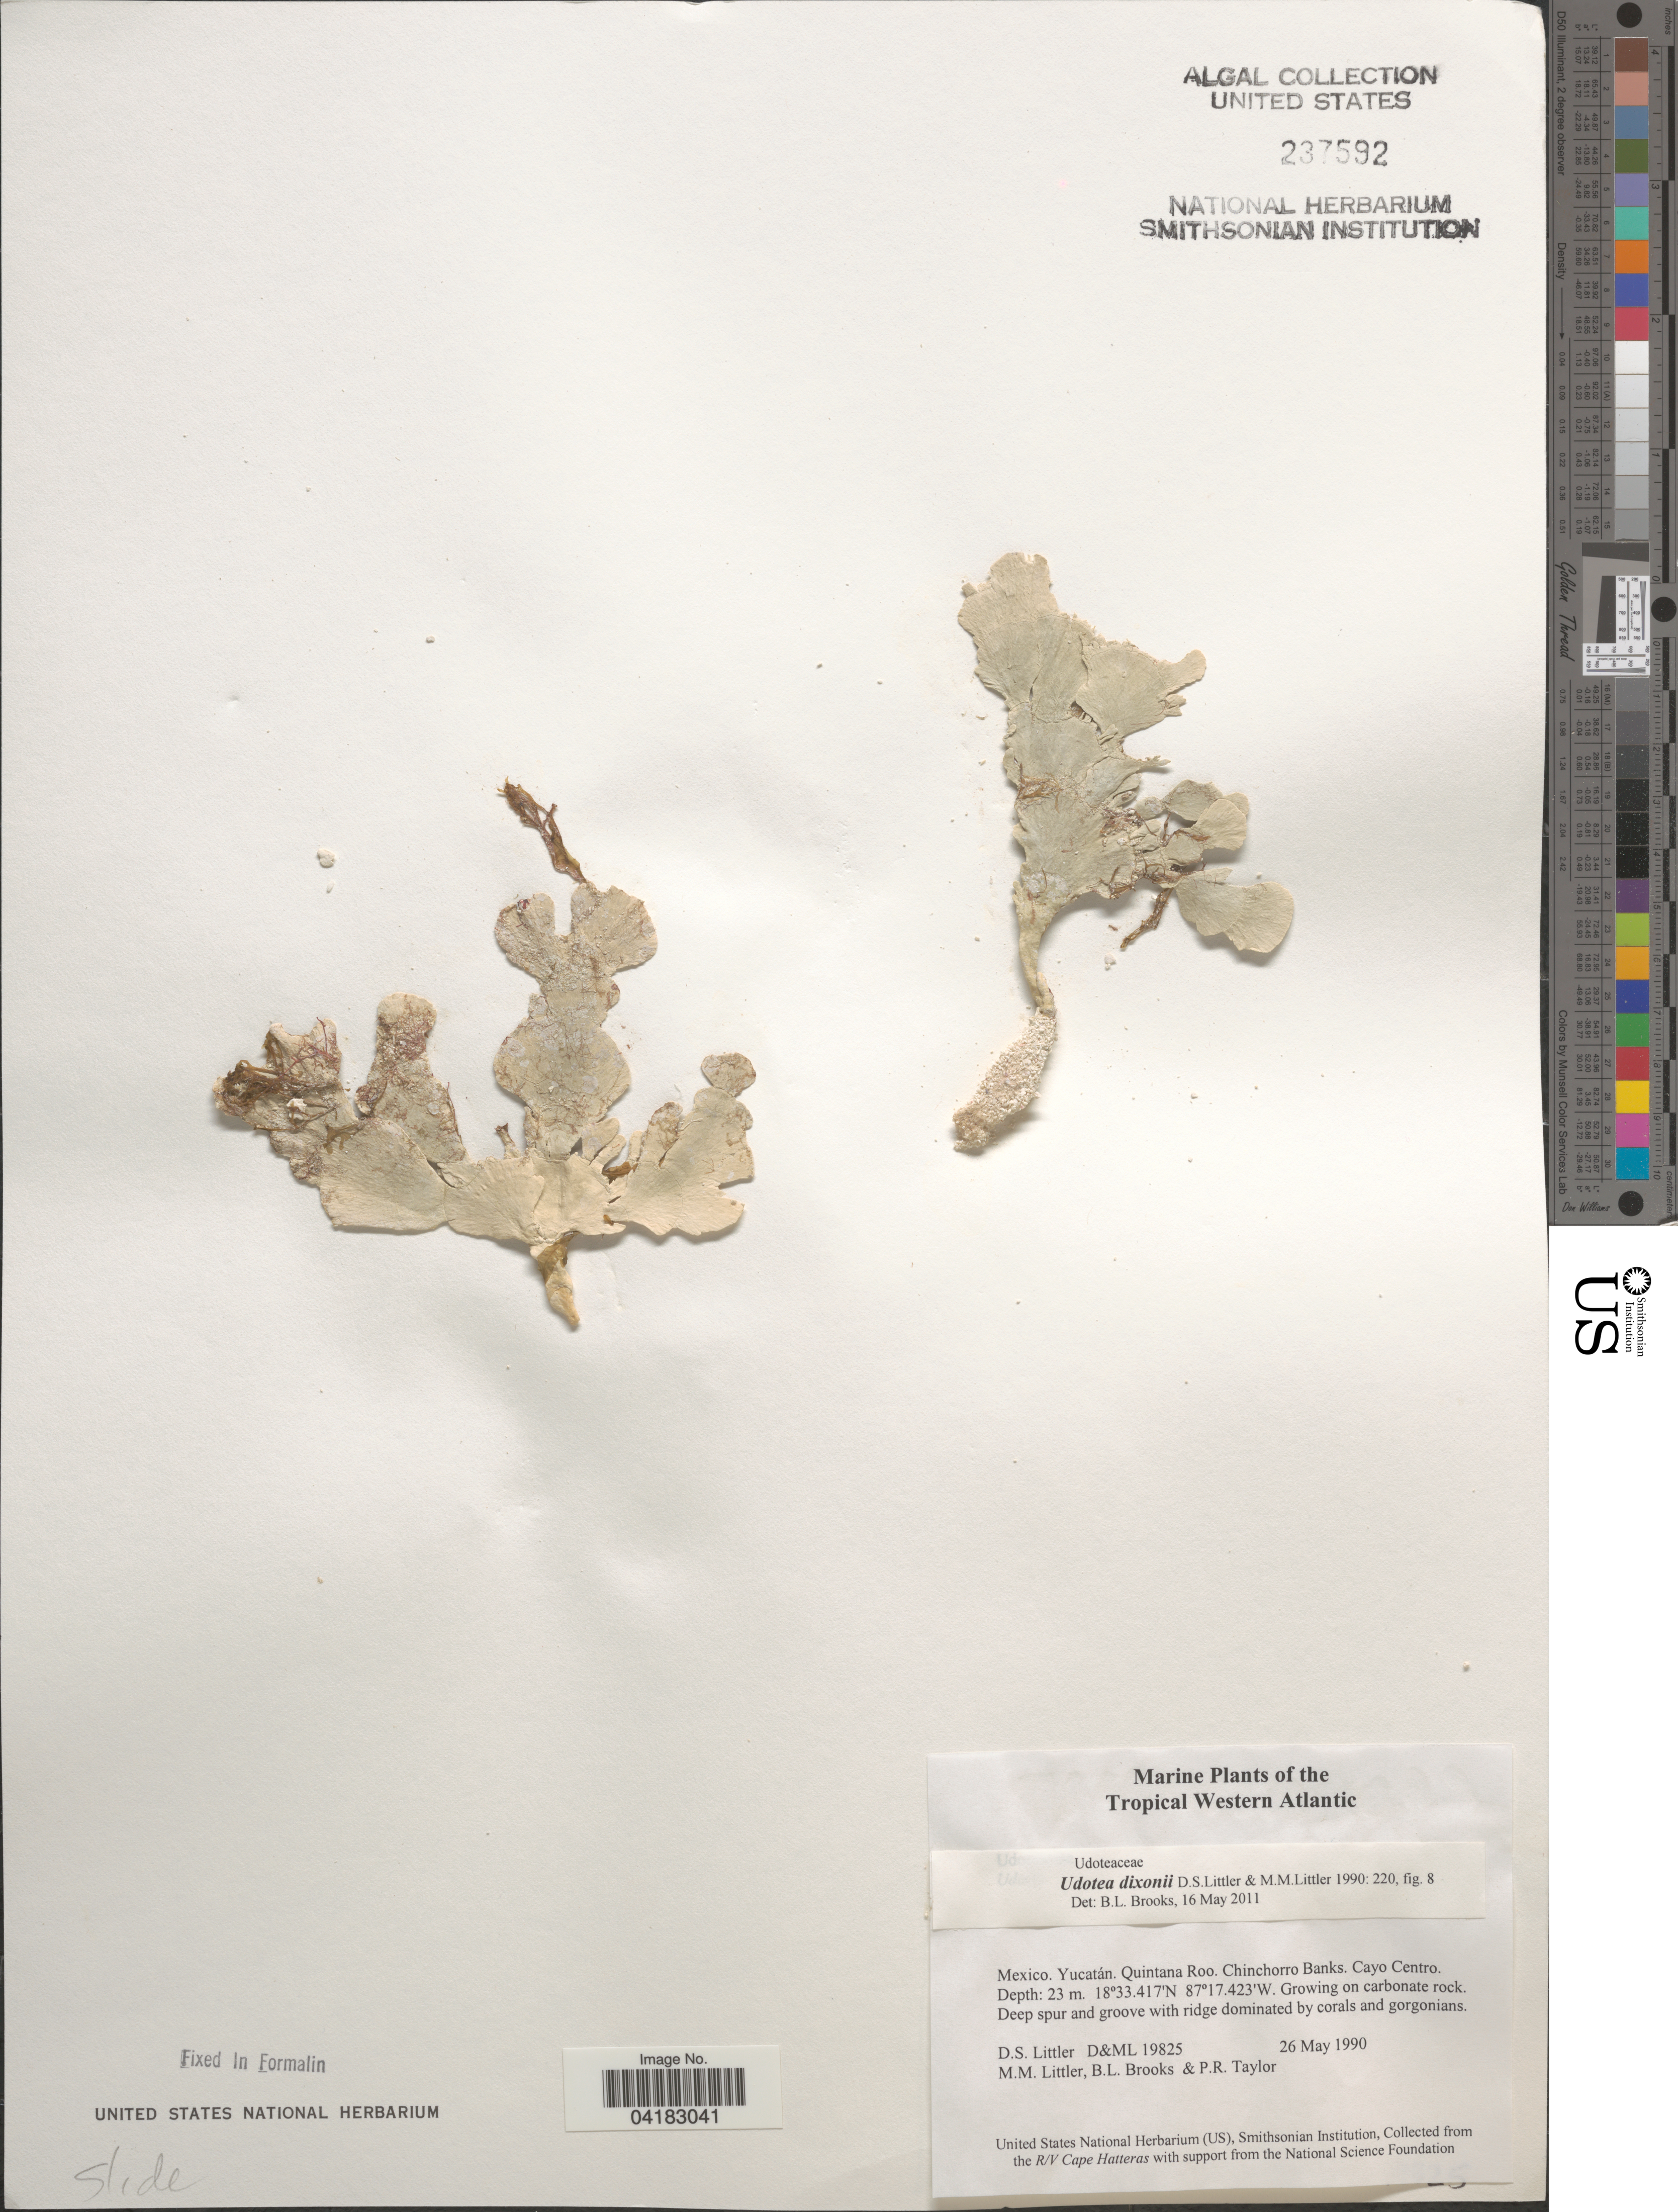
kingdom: Plantae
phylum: Chlorophyta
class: Ulvophyceae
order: Bryopsidales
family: Udoteaceae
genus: Udotea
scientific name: Udotea dixonii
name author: D.S. Littler & Littler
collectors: D. S. Littler, B. Brooks & P. R. Taylor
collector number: D&ML19825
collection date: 1990-05-26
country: Mexico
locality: Tropical Western Atlantic. Yucatán. Quintana Roo. Chinchorro Bank. Cayo Centro.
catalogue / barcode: US 237592